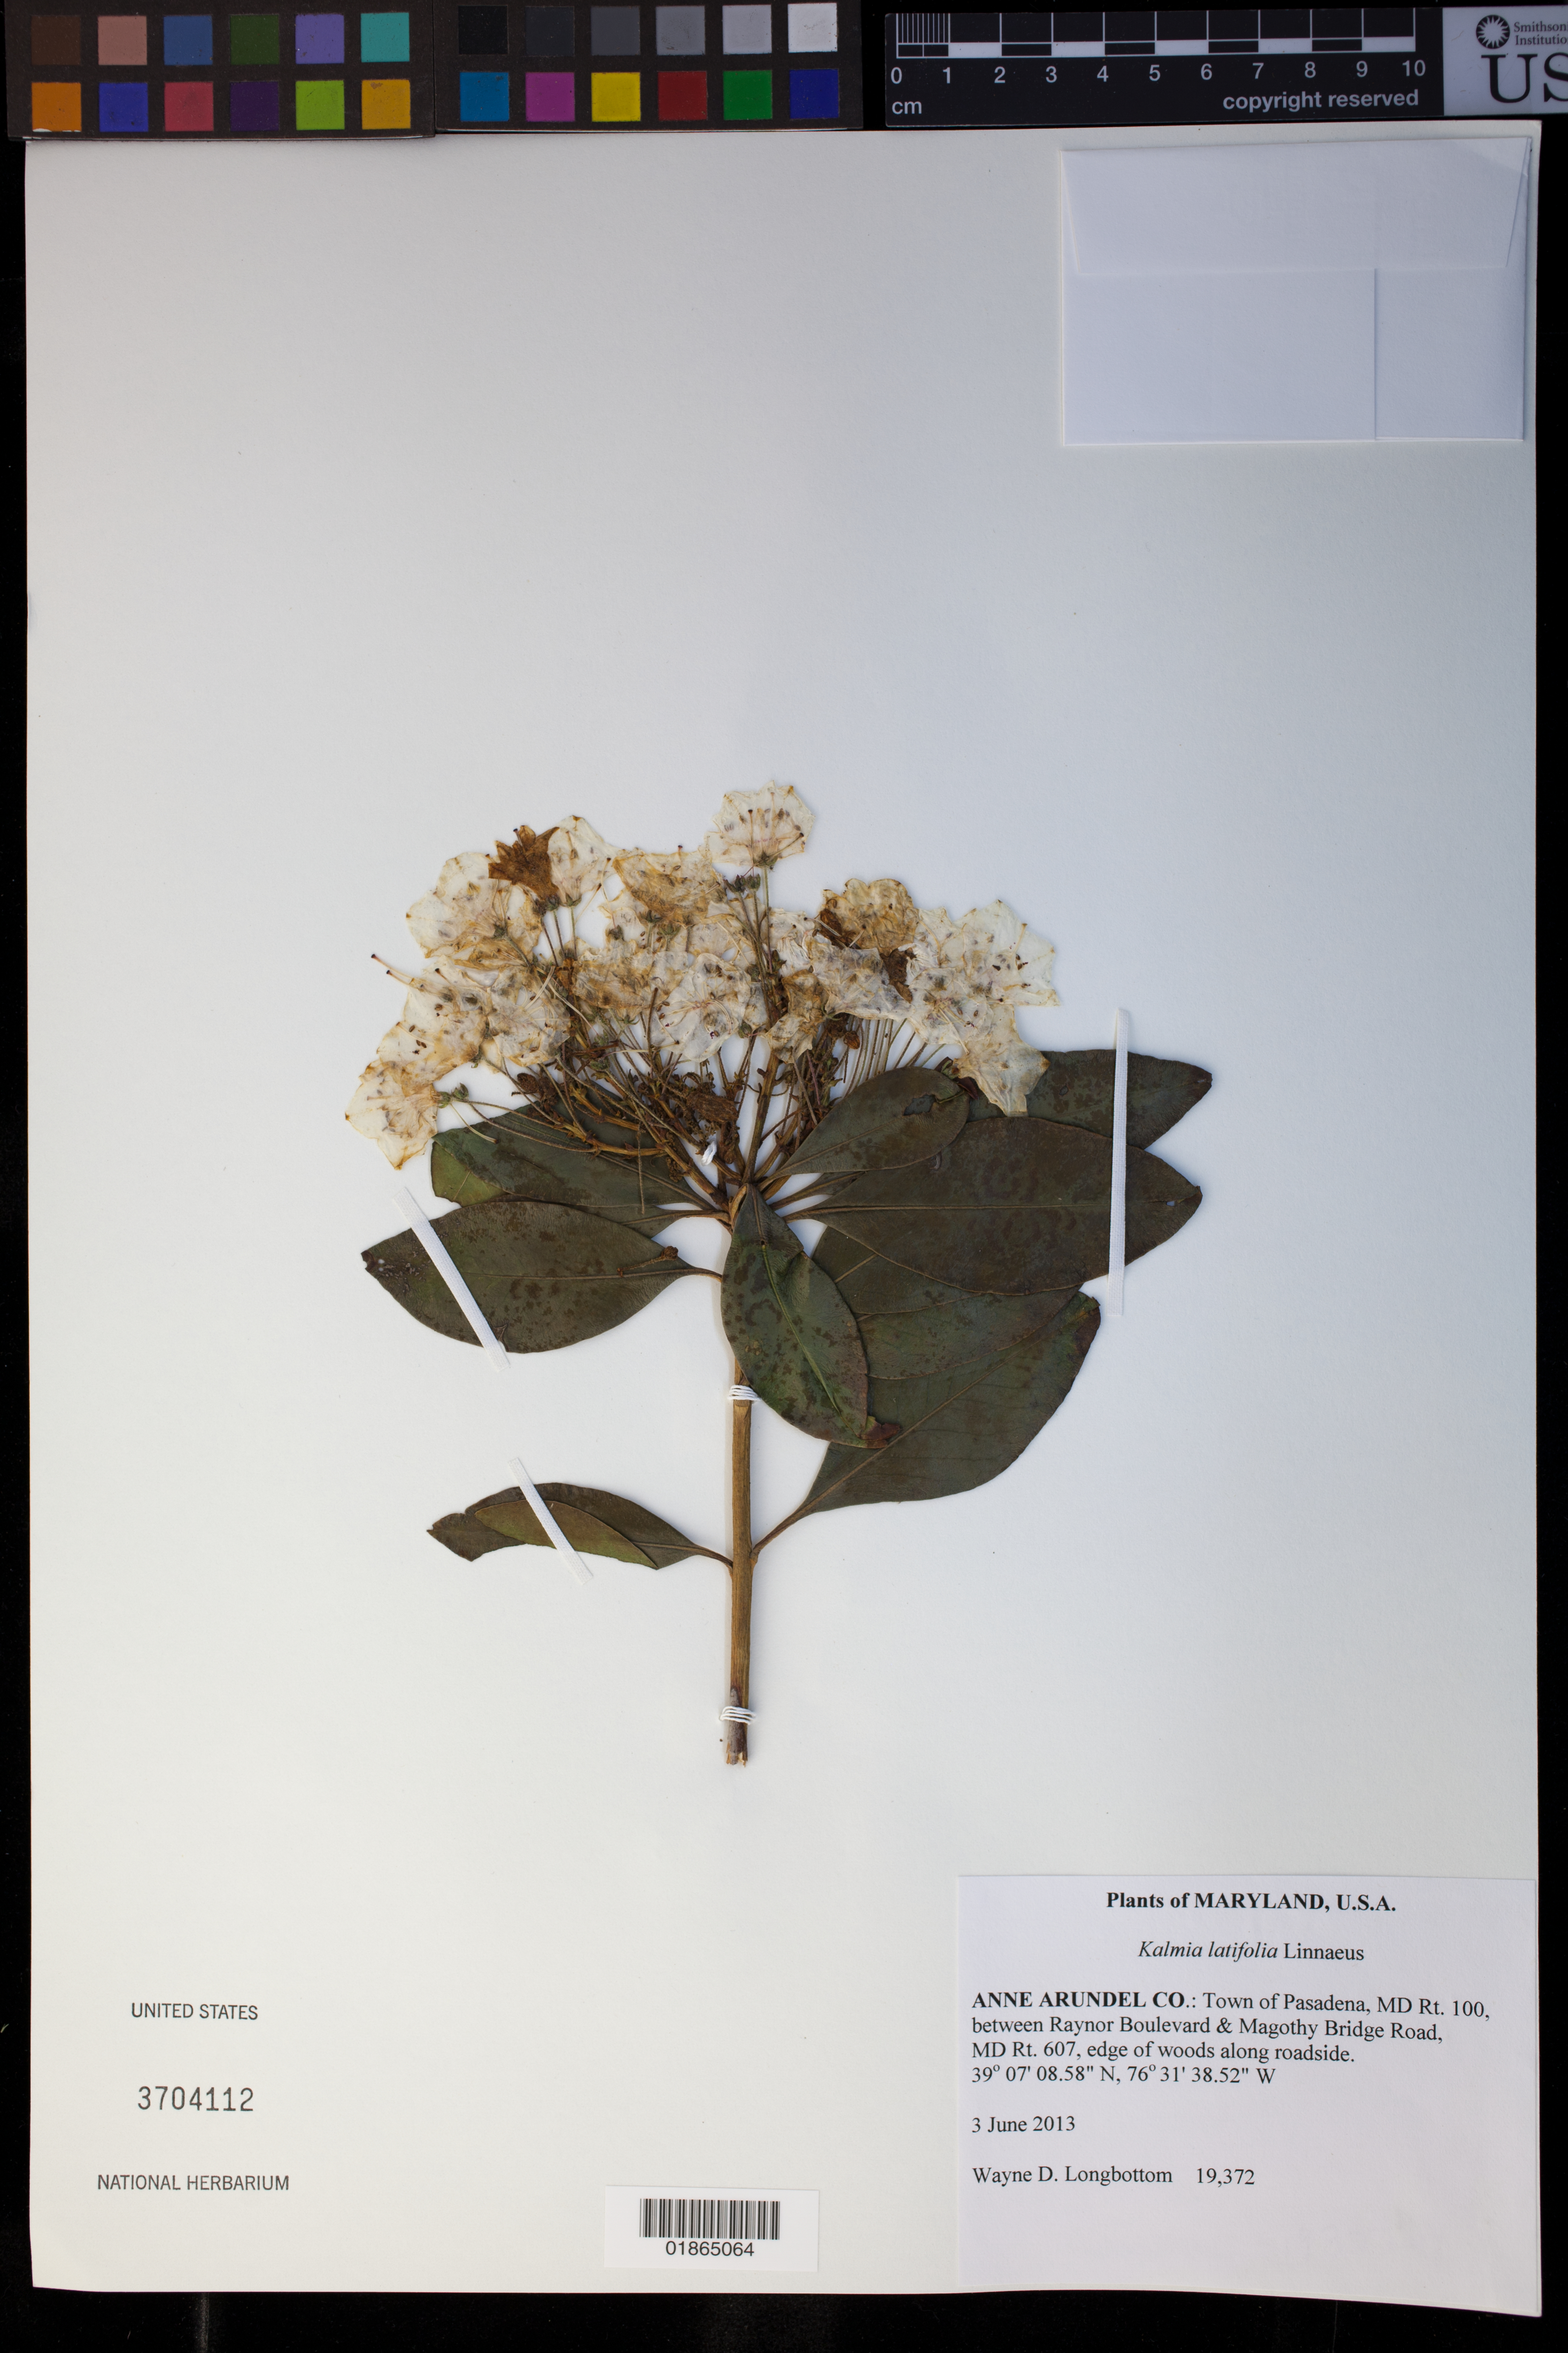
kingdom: Plantae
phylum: Tracheophyta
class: Magnoliopsida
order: Ericales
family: Ericaceae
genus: Kalmia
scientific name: Kalmia latifolia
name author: L.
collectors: W. D. Longbottom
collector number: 19372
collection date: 2013-06-03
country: United States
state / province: Maryland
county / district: Anne Arundel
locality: Town of Pasadena, MD Rt. 100, between Raynor Boulevard & Magothy Bridge Road, MD Rt. 607, edge of woods along roadside.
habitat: Edge of woods along roadside.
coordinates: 39 07 08.58 N, 76 31 38.52 W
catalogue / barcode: US 3704112